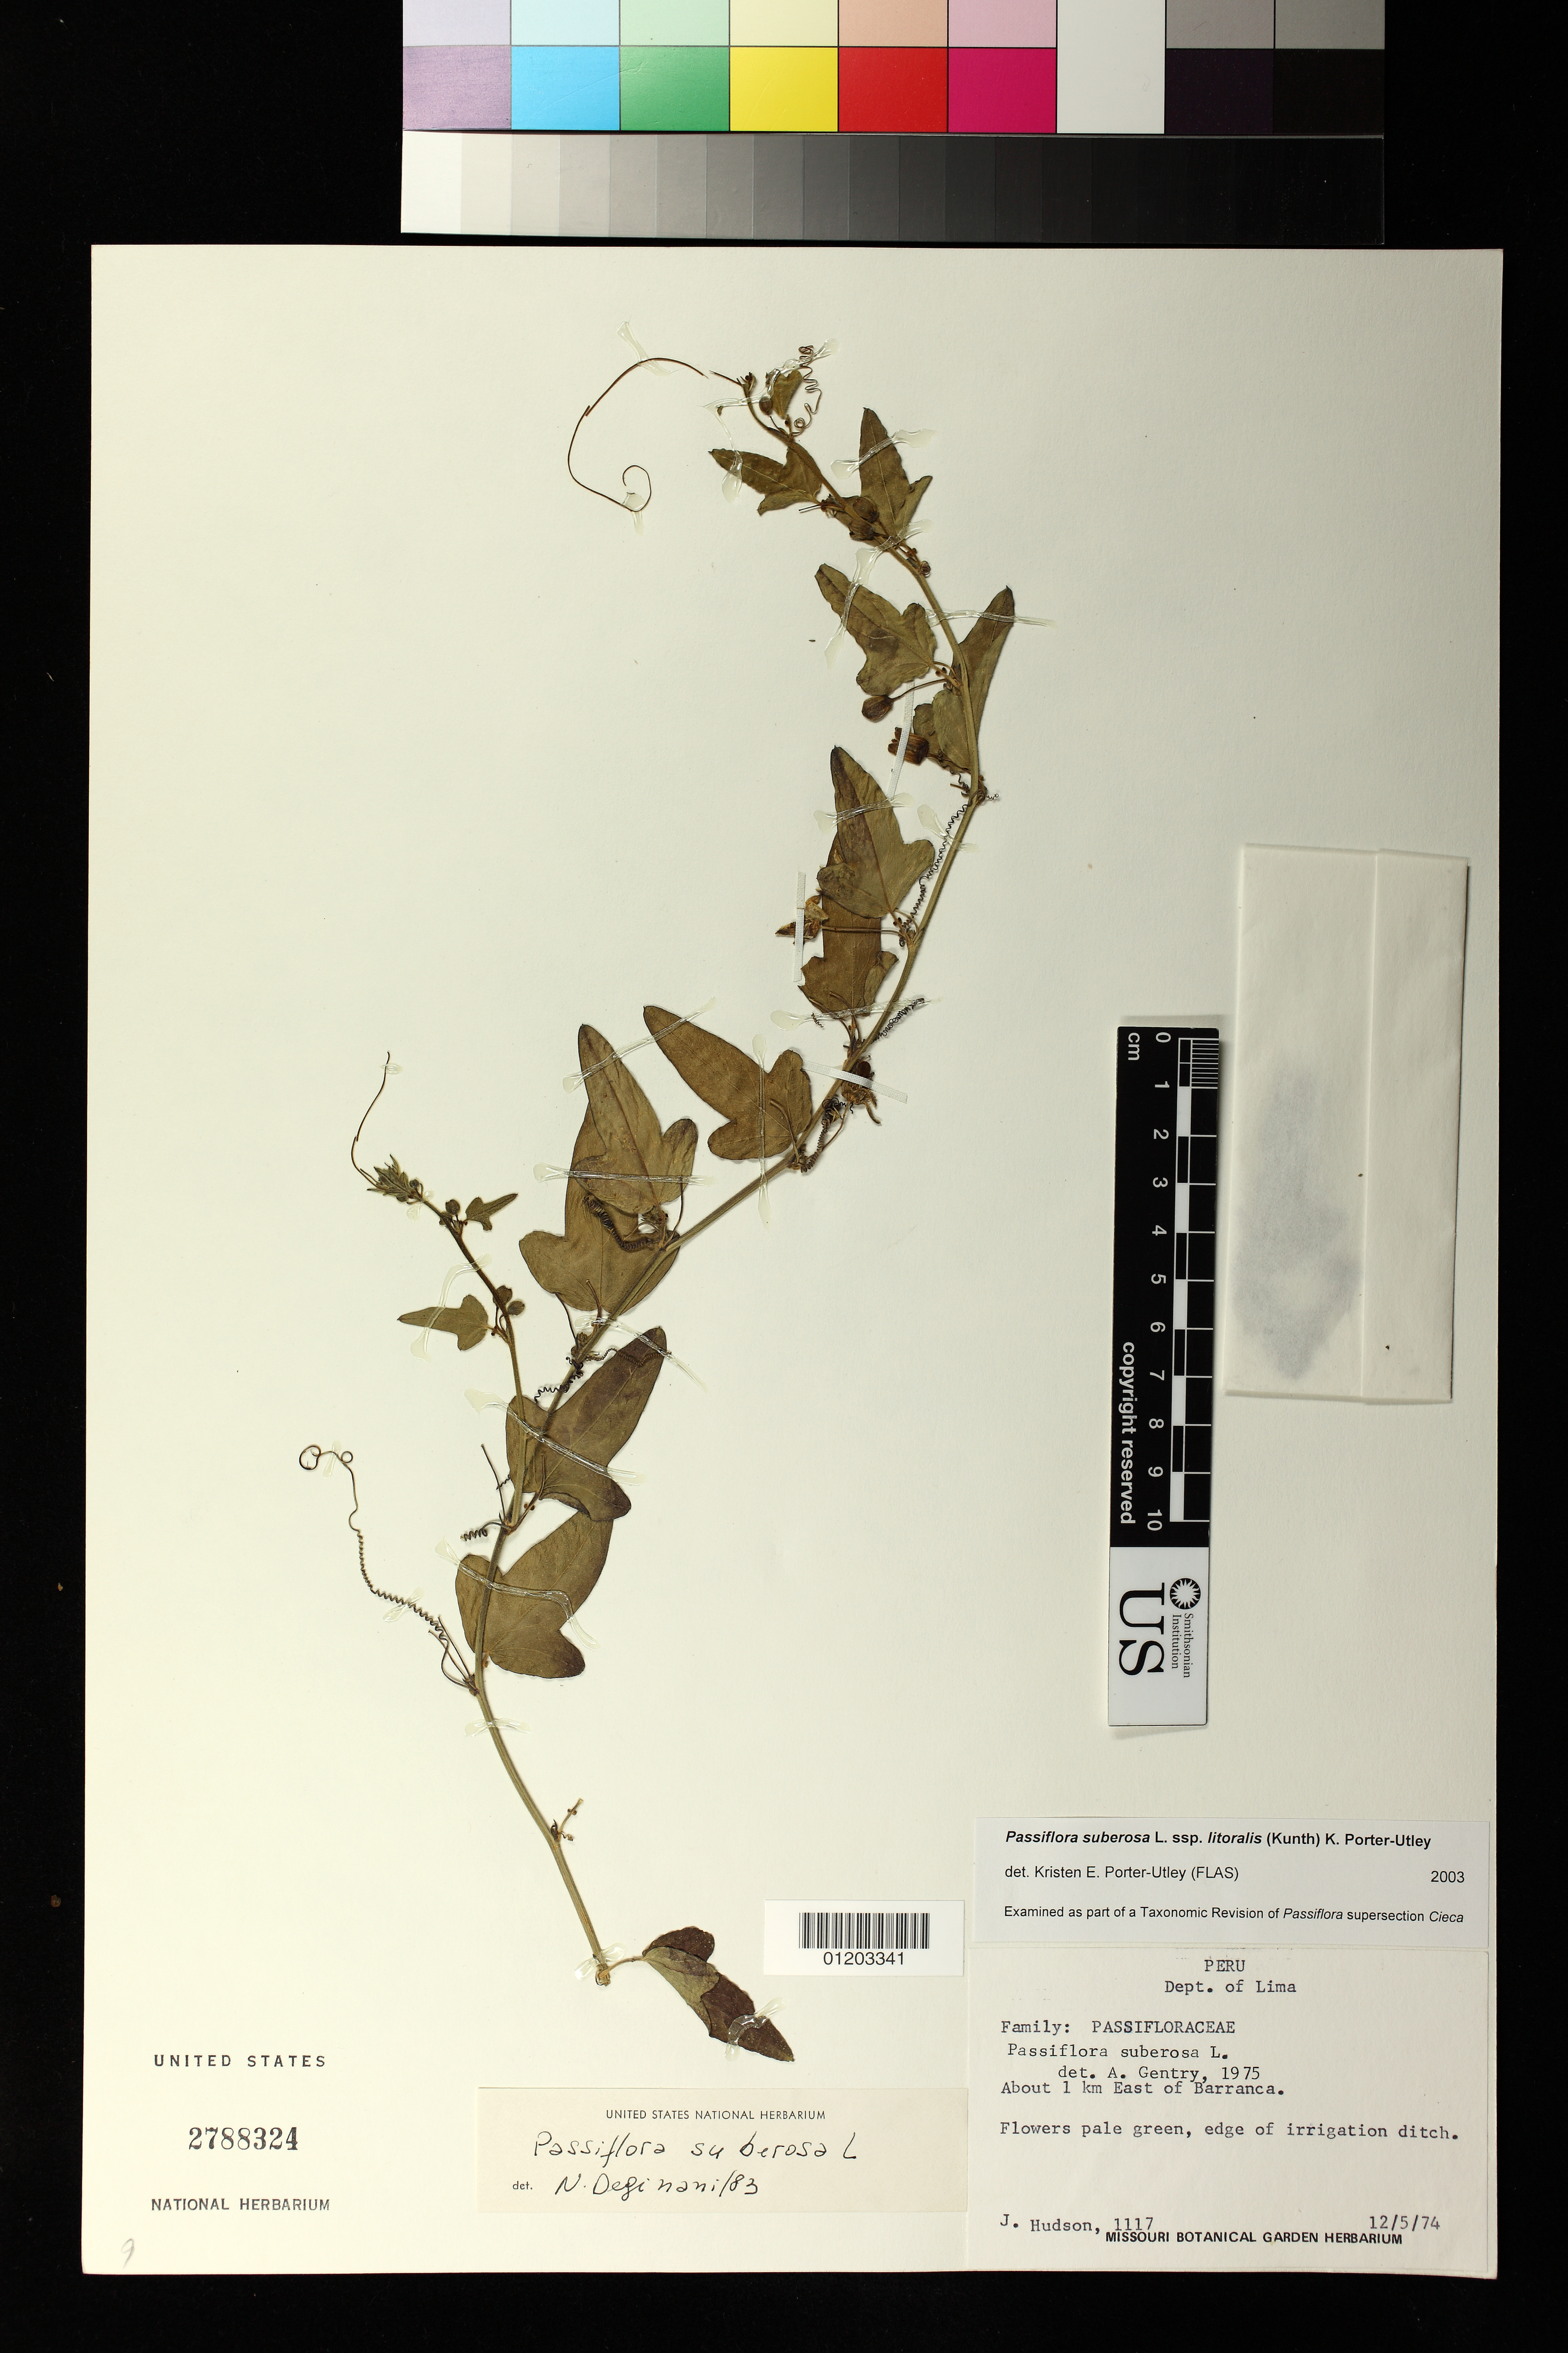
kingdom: Plantae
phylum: Tracheophyta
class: Magnoliopsida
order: Malpighiales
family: Passifloraceae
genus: Passiflora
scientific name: Passiflora suberosa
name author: L.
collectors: J. Hudson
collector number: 1117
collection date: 1974-05-12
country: Peru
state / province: Lima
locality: About 1 km East of Barranca.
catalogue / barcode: US 2788324